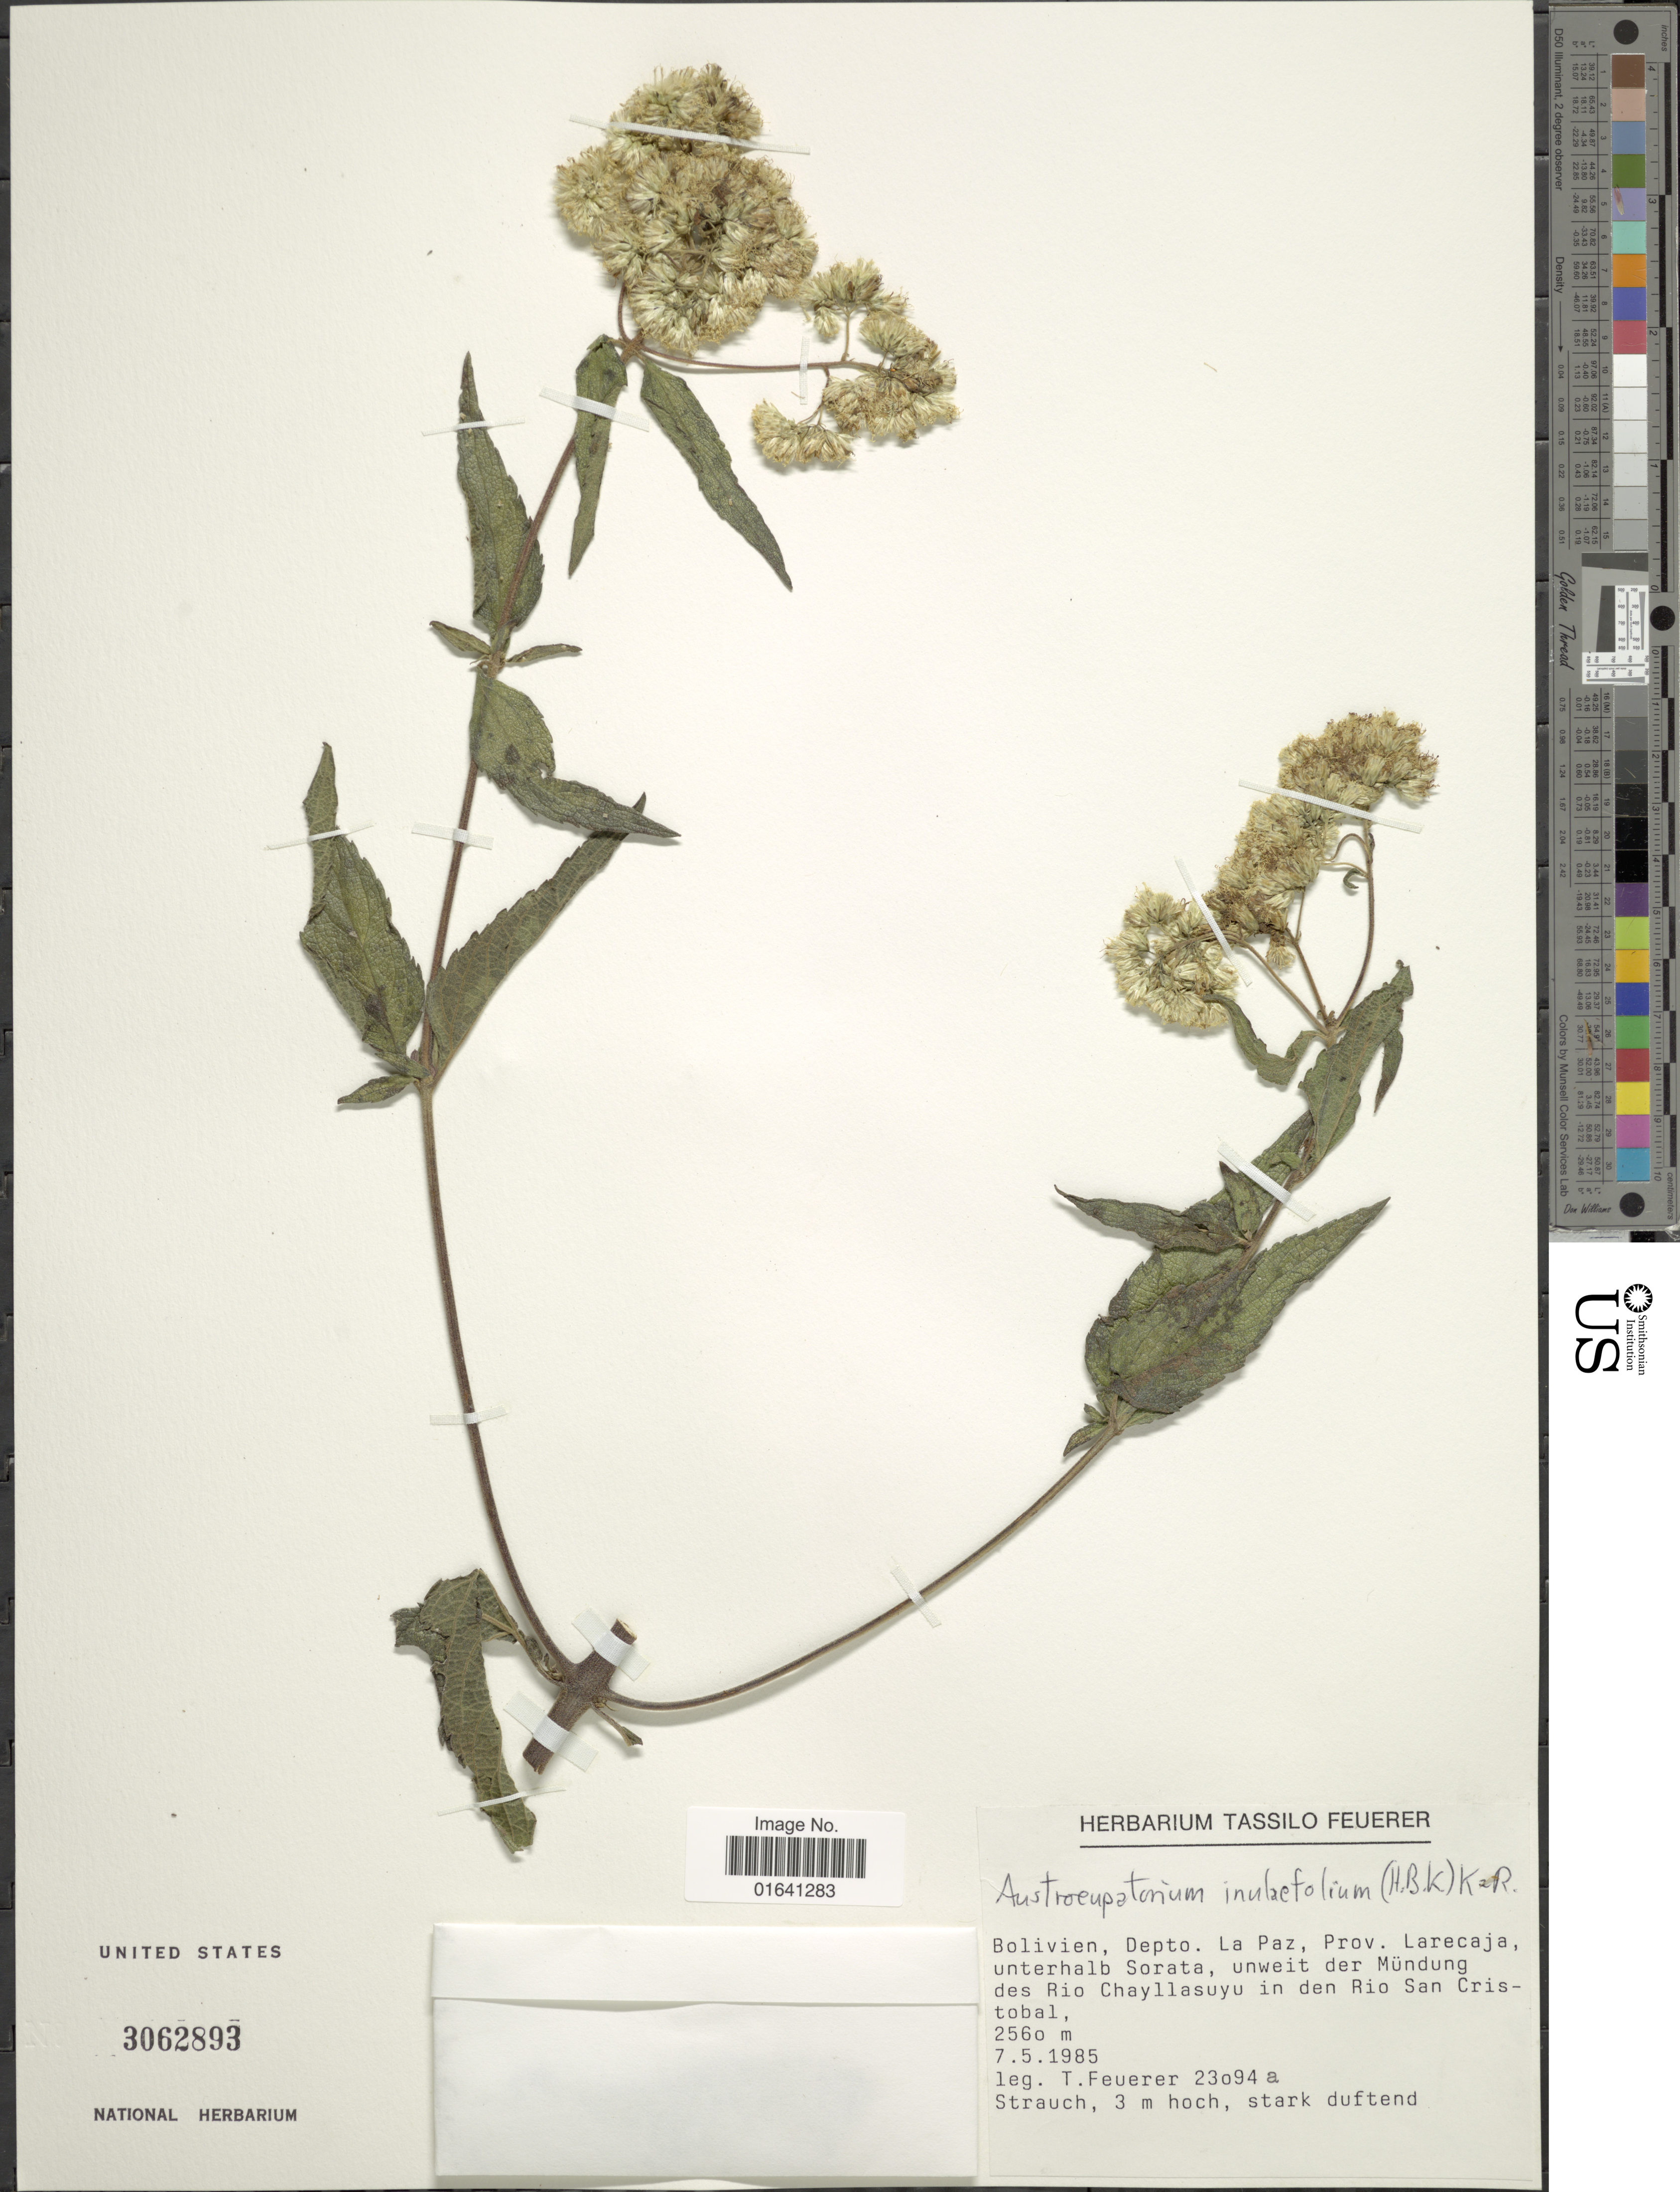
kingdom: Plantae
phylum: Tracheophyta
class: Magnoliopsida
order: Asterales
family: Asteraceae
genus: Austroeupatorium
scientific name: Austroeupatorium inulaefolium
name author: (Kunth) R.M. King & H. Rob.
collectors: T. Feuerer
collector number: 23094a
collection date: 1985-05-07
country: Bolivia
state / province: La Paz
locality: Depto. La Paz, Prov. Larecaja, Unterhalb Sorata, unweit der Mündung des Rio Chayllasuy in den Rio San Cristobal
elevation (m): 2560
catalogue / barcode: US 3062893